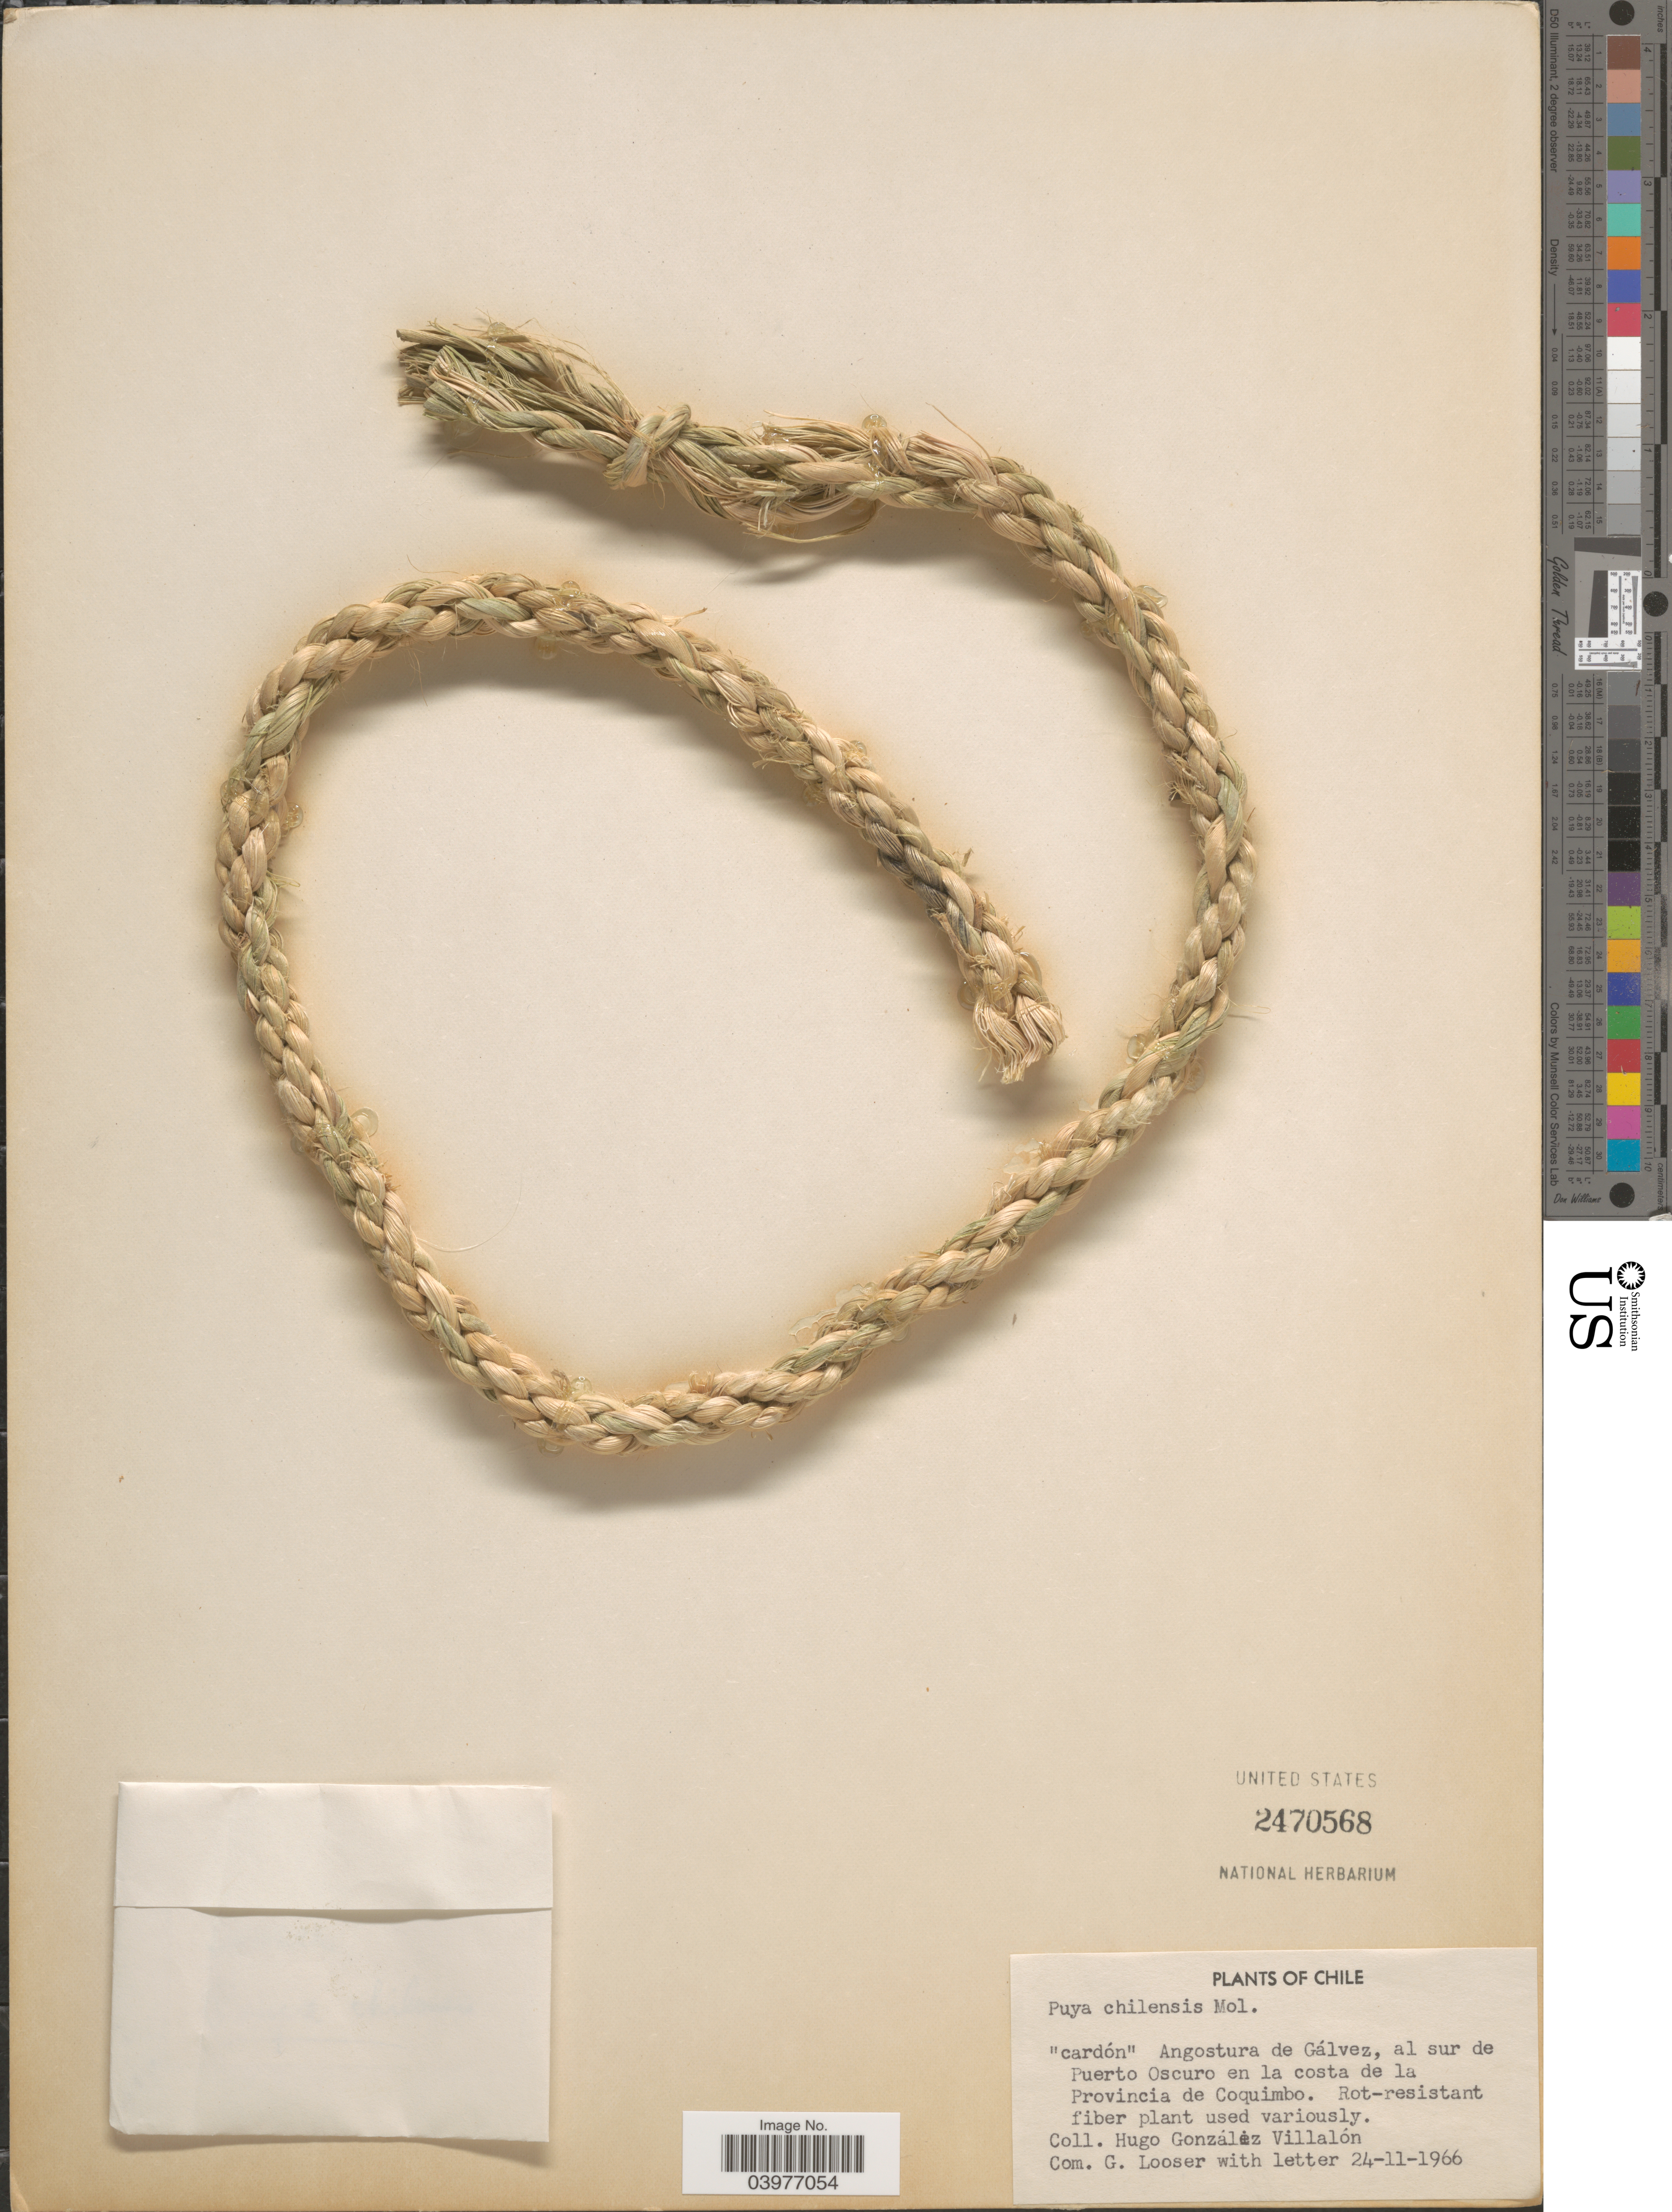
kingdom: Plantae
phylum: Tracheophyta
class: Liliopsida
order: Poales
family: Bromeliaceae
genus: Puya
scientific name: Puya chilensis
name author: Molina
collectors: H. González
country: Chile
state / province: Coquimbo (IV)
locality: Angostura de Gálvez, al sur de Puerto Oscuro en la costa de la Provincia de Coquimbo.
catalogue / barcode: US 2470568